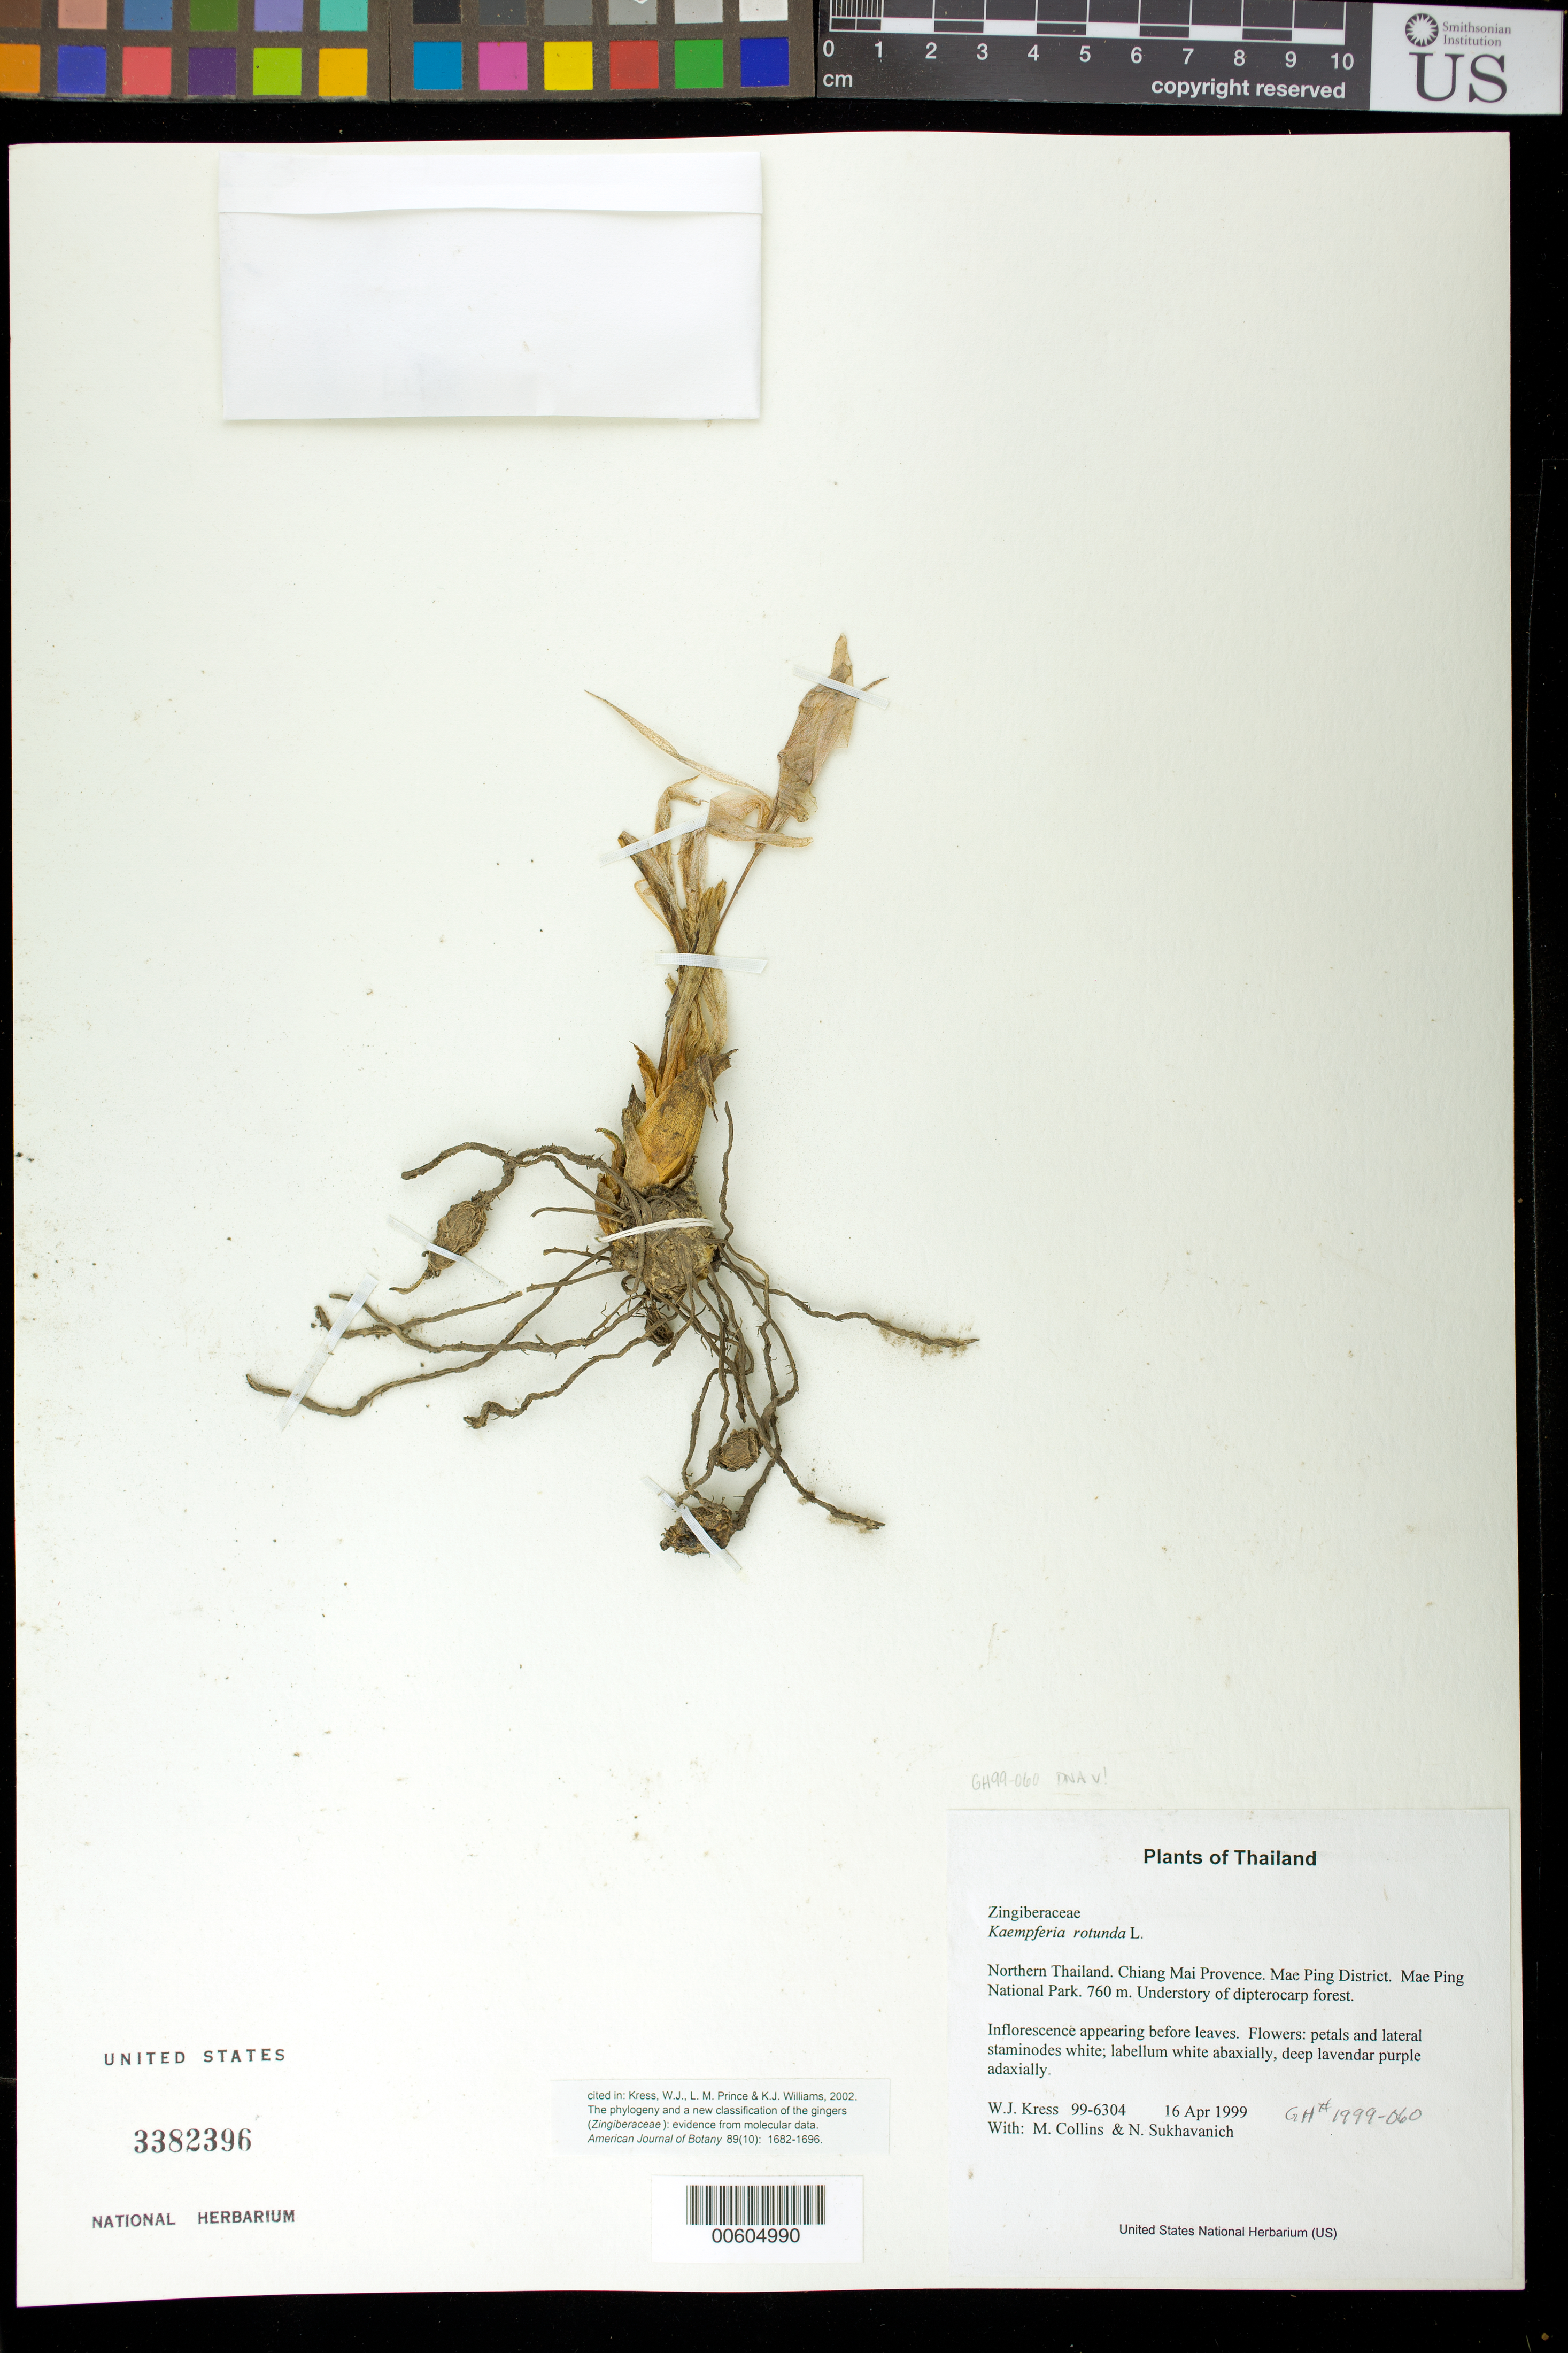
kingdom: Plantae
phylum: Tracheophyta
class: Liliopsida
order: Zingiberales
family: Zingiberaceae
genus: Kaempferia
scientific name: Kaempferia rotunda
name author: L.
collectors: W. J. Kress, M. Collins & N. Sukhavanich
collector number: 99-6304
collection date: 1999-04-16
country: Thailand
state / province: Chiang Mai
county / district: Mae Ping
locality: Mae Ping National Park.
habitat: Understory of dipterocarp forest.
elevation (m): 760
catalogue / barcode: US 3382396